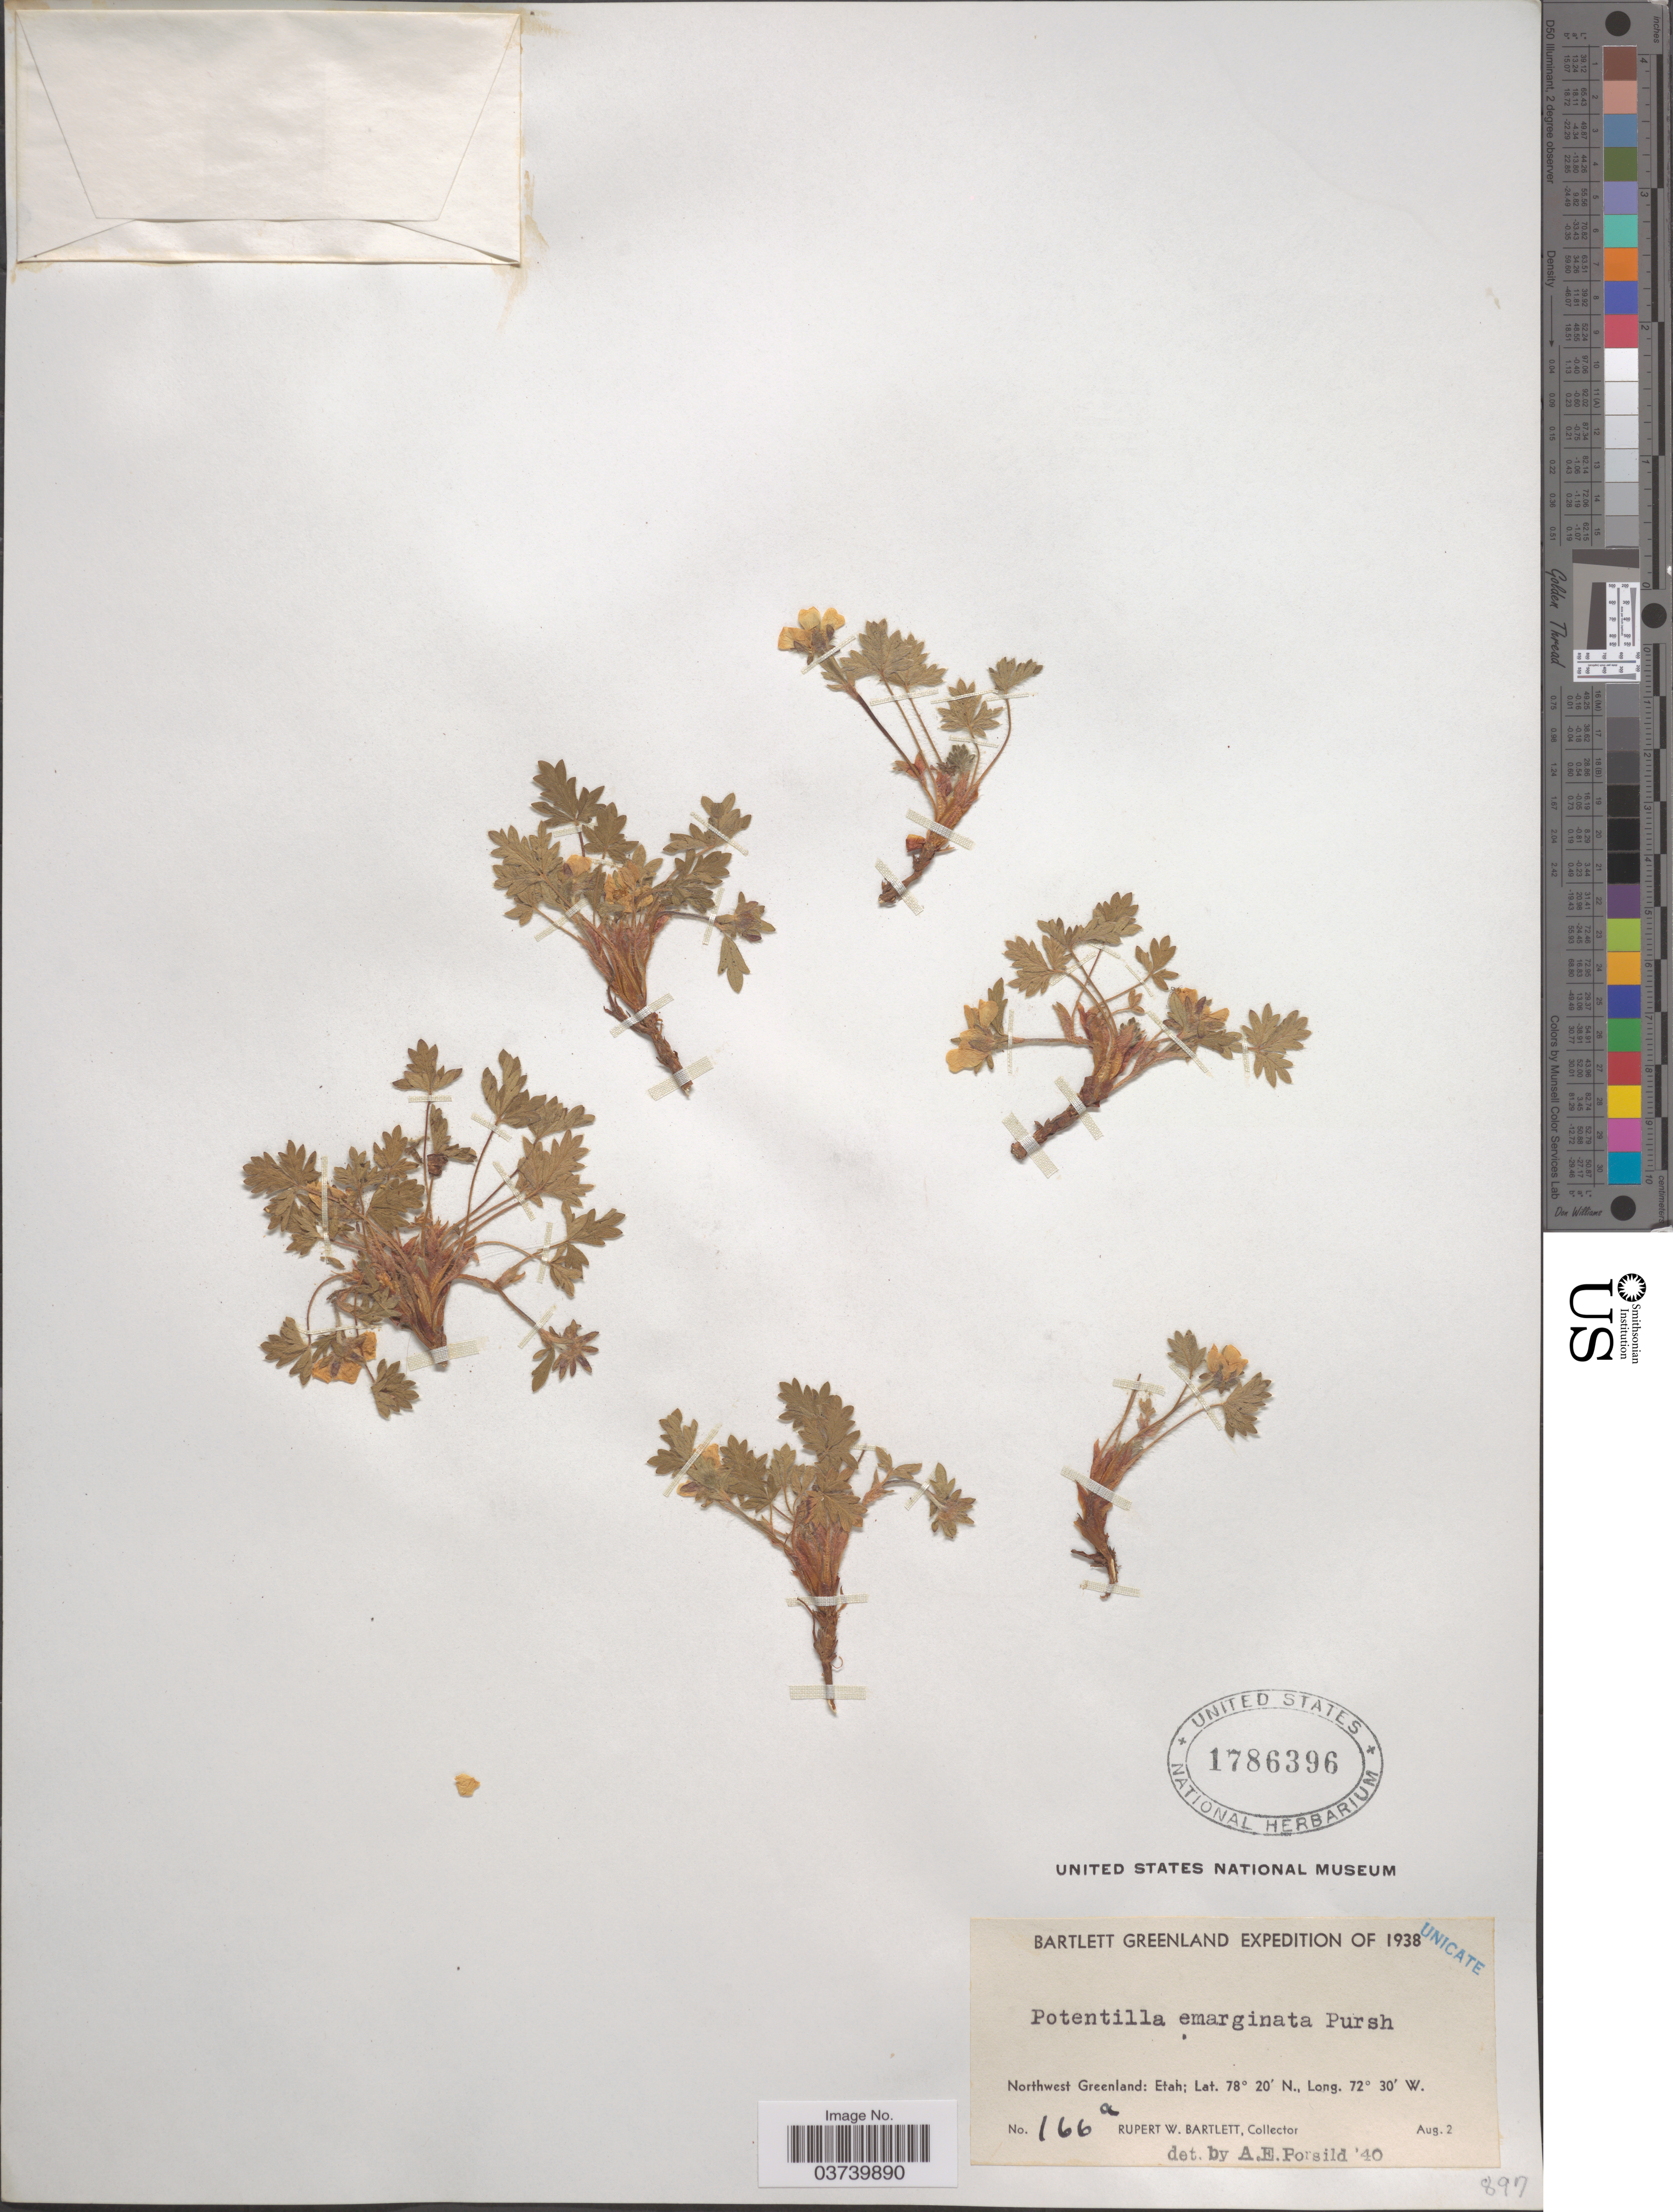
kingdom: Plantae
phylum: Tracheophyta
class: Magnoliopsida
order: Rosales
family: Rosaceae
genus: Potentilla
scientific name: Potentilla hyparctica subsp. hyparctica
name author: Malte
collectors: R. W. Bartlett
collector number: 166a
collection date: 1938-08-02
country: Greenland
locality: Northwest Greenland: Etah.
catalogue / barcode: US 1786396